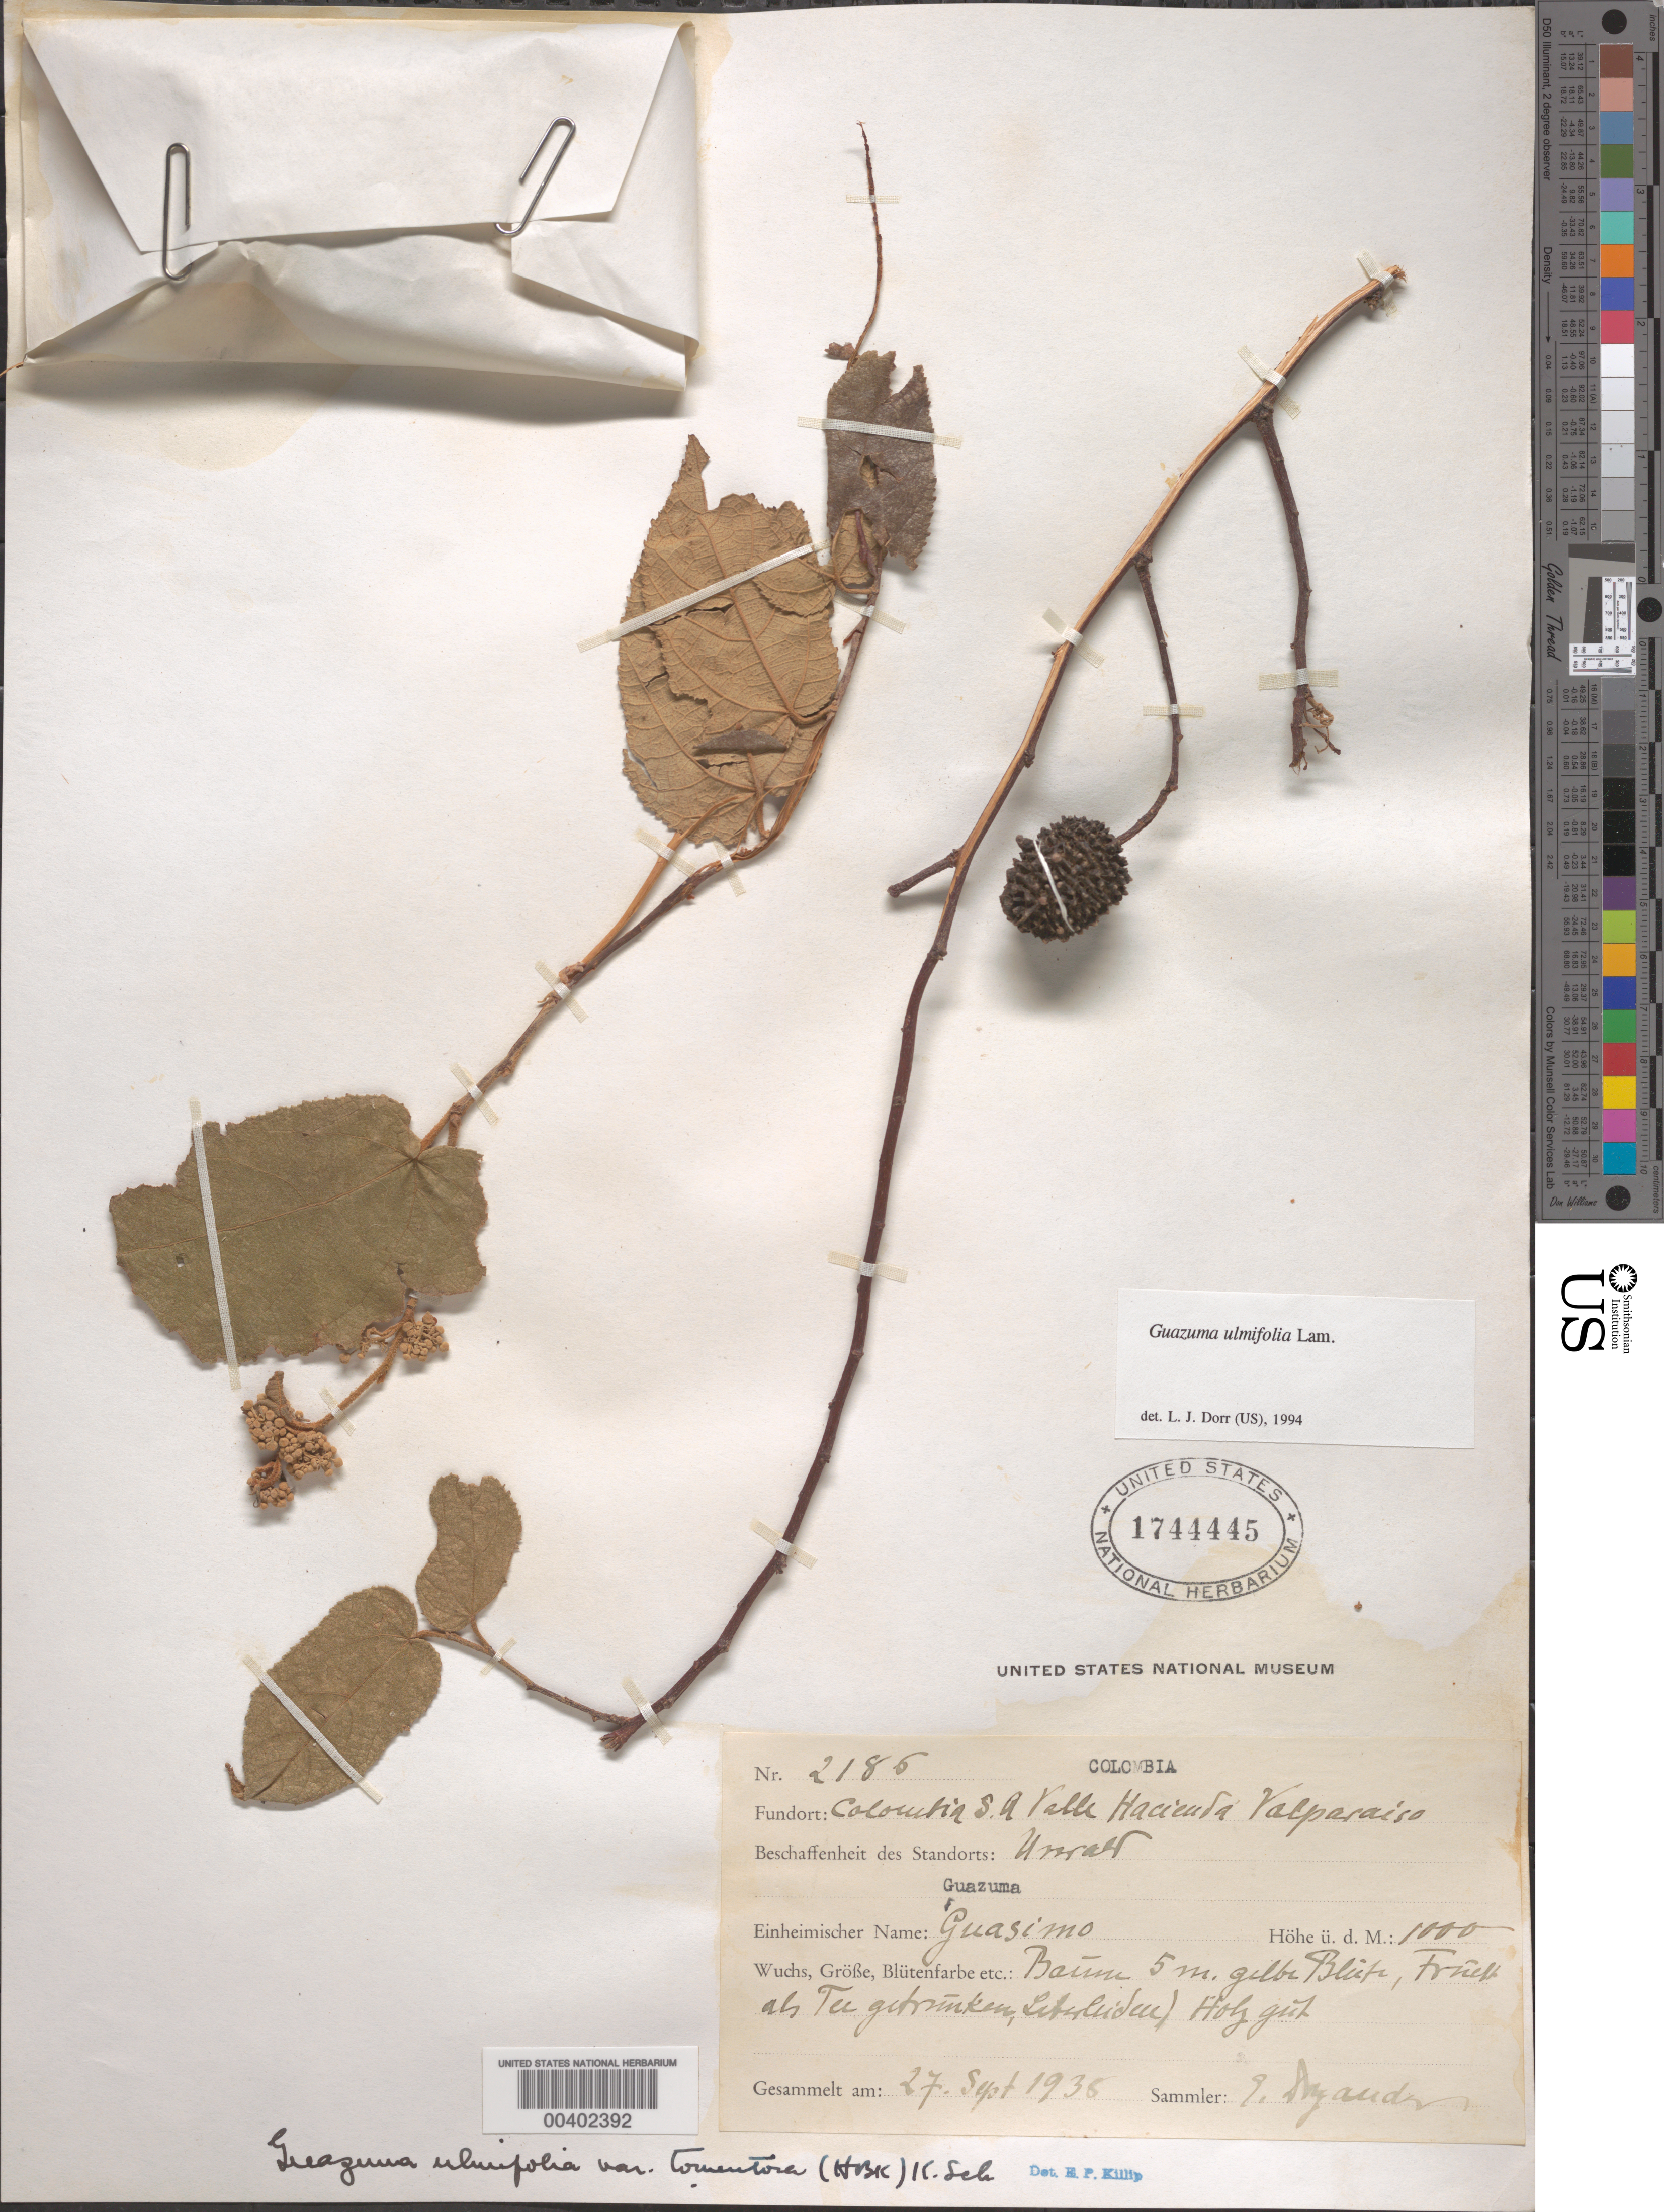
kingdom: Plantae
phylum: Tracheophyta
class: Magnoliopsida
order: Malvales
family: Malvaceae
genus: Guazuma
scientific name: Guazuma ulmifolia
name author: Lam.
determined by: Dorr, L. J., (BOT), Smithsonian Institution - National Museum of Natural History (UNITED STATES)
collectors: G. Dryander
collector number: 2186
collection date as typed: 27 Sep 1938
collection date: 1938-09-27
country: Colombia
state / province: Valle del Cauca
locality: Hacienda Valparaiso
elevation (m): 1000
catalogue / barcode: US 1744445